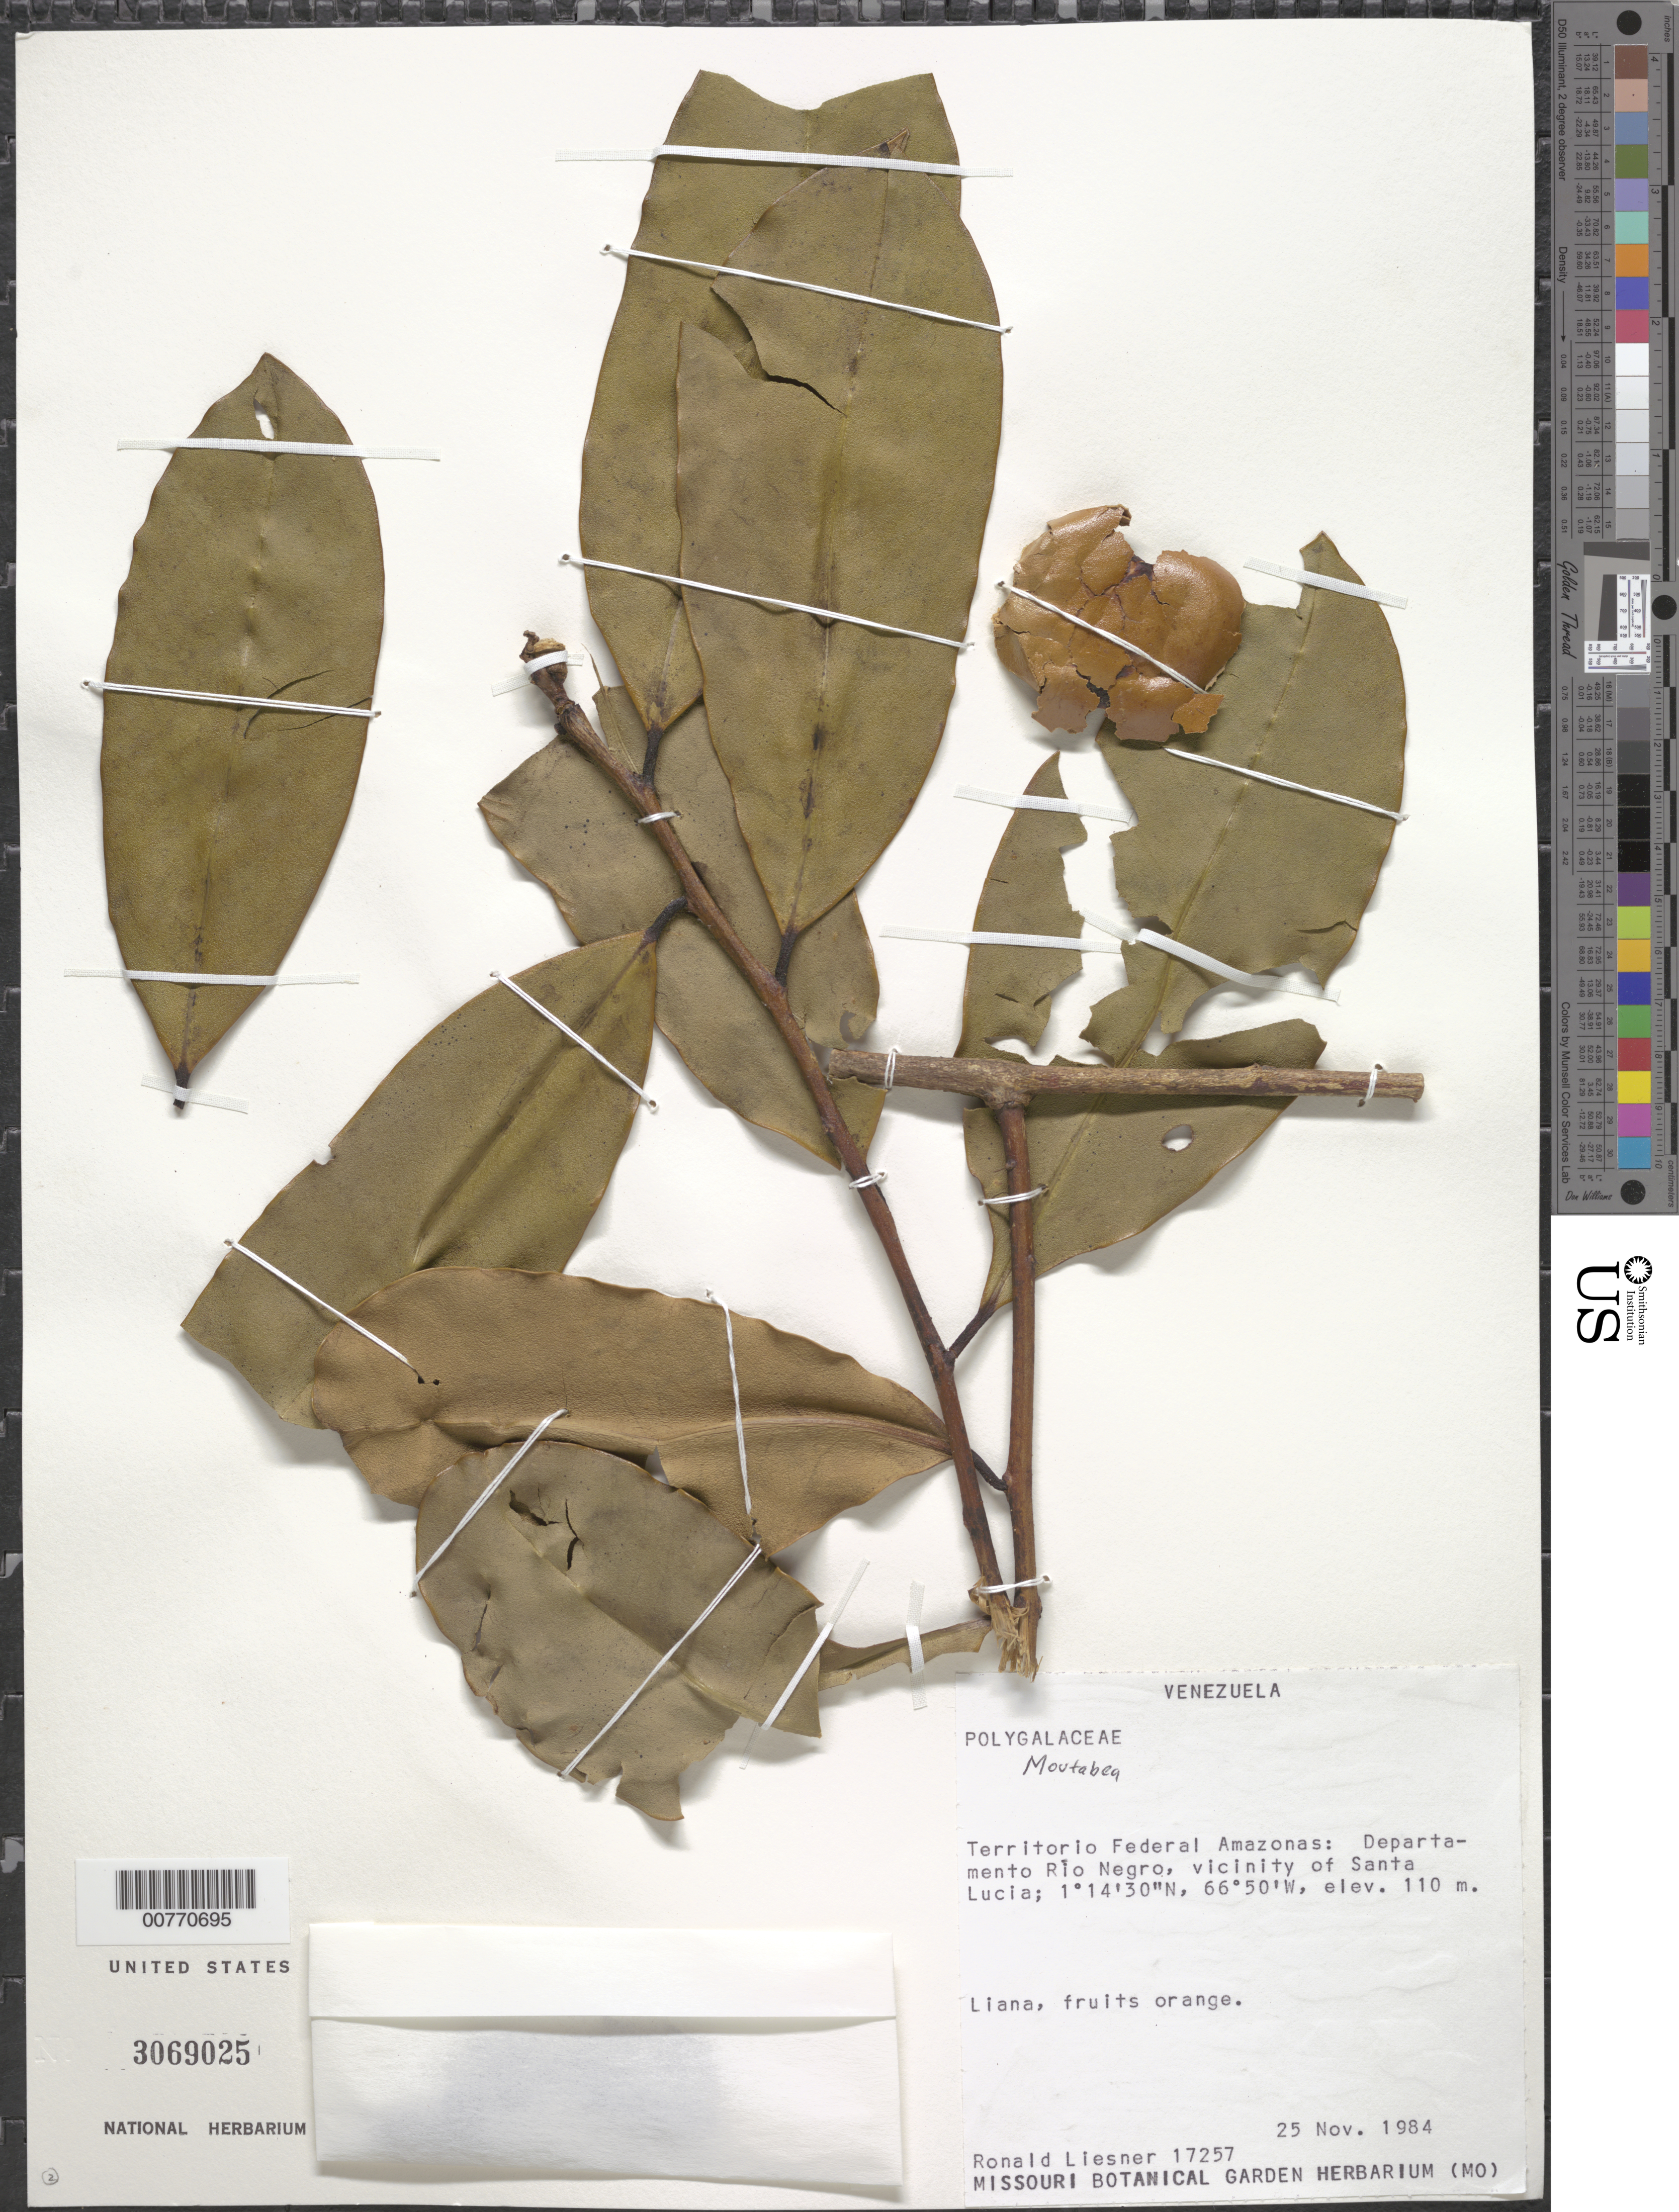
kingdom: Plantae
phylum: Tracheophyta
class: Magnoliopsida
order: Fabales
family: Polygalaceae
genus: Moutabea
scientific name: Moutabea sp.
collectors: R. L. Liesner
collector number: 17257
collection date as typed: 25-Nov-84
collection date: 1984-11-25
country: Venezuela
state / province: Amazonas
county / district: Río Negro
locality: Santa Lucia, vic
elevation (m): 110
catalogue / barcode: US 3069025